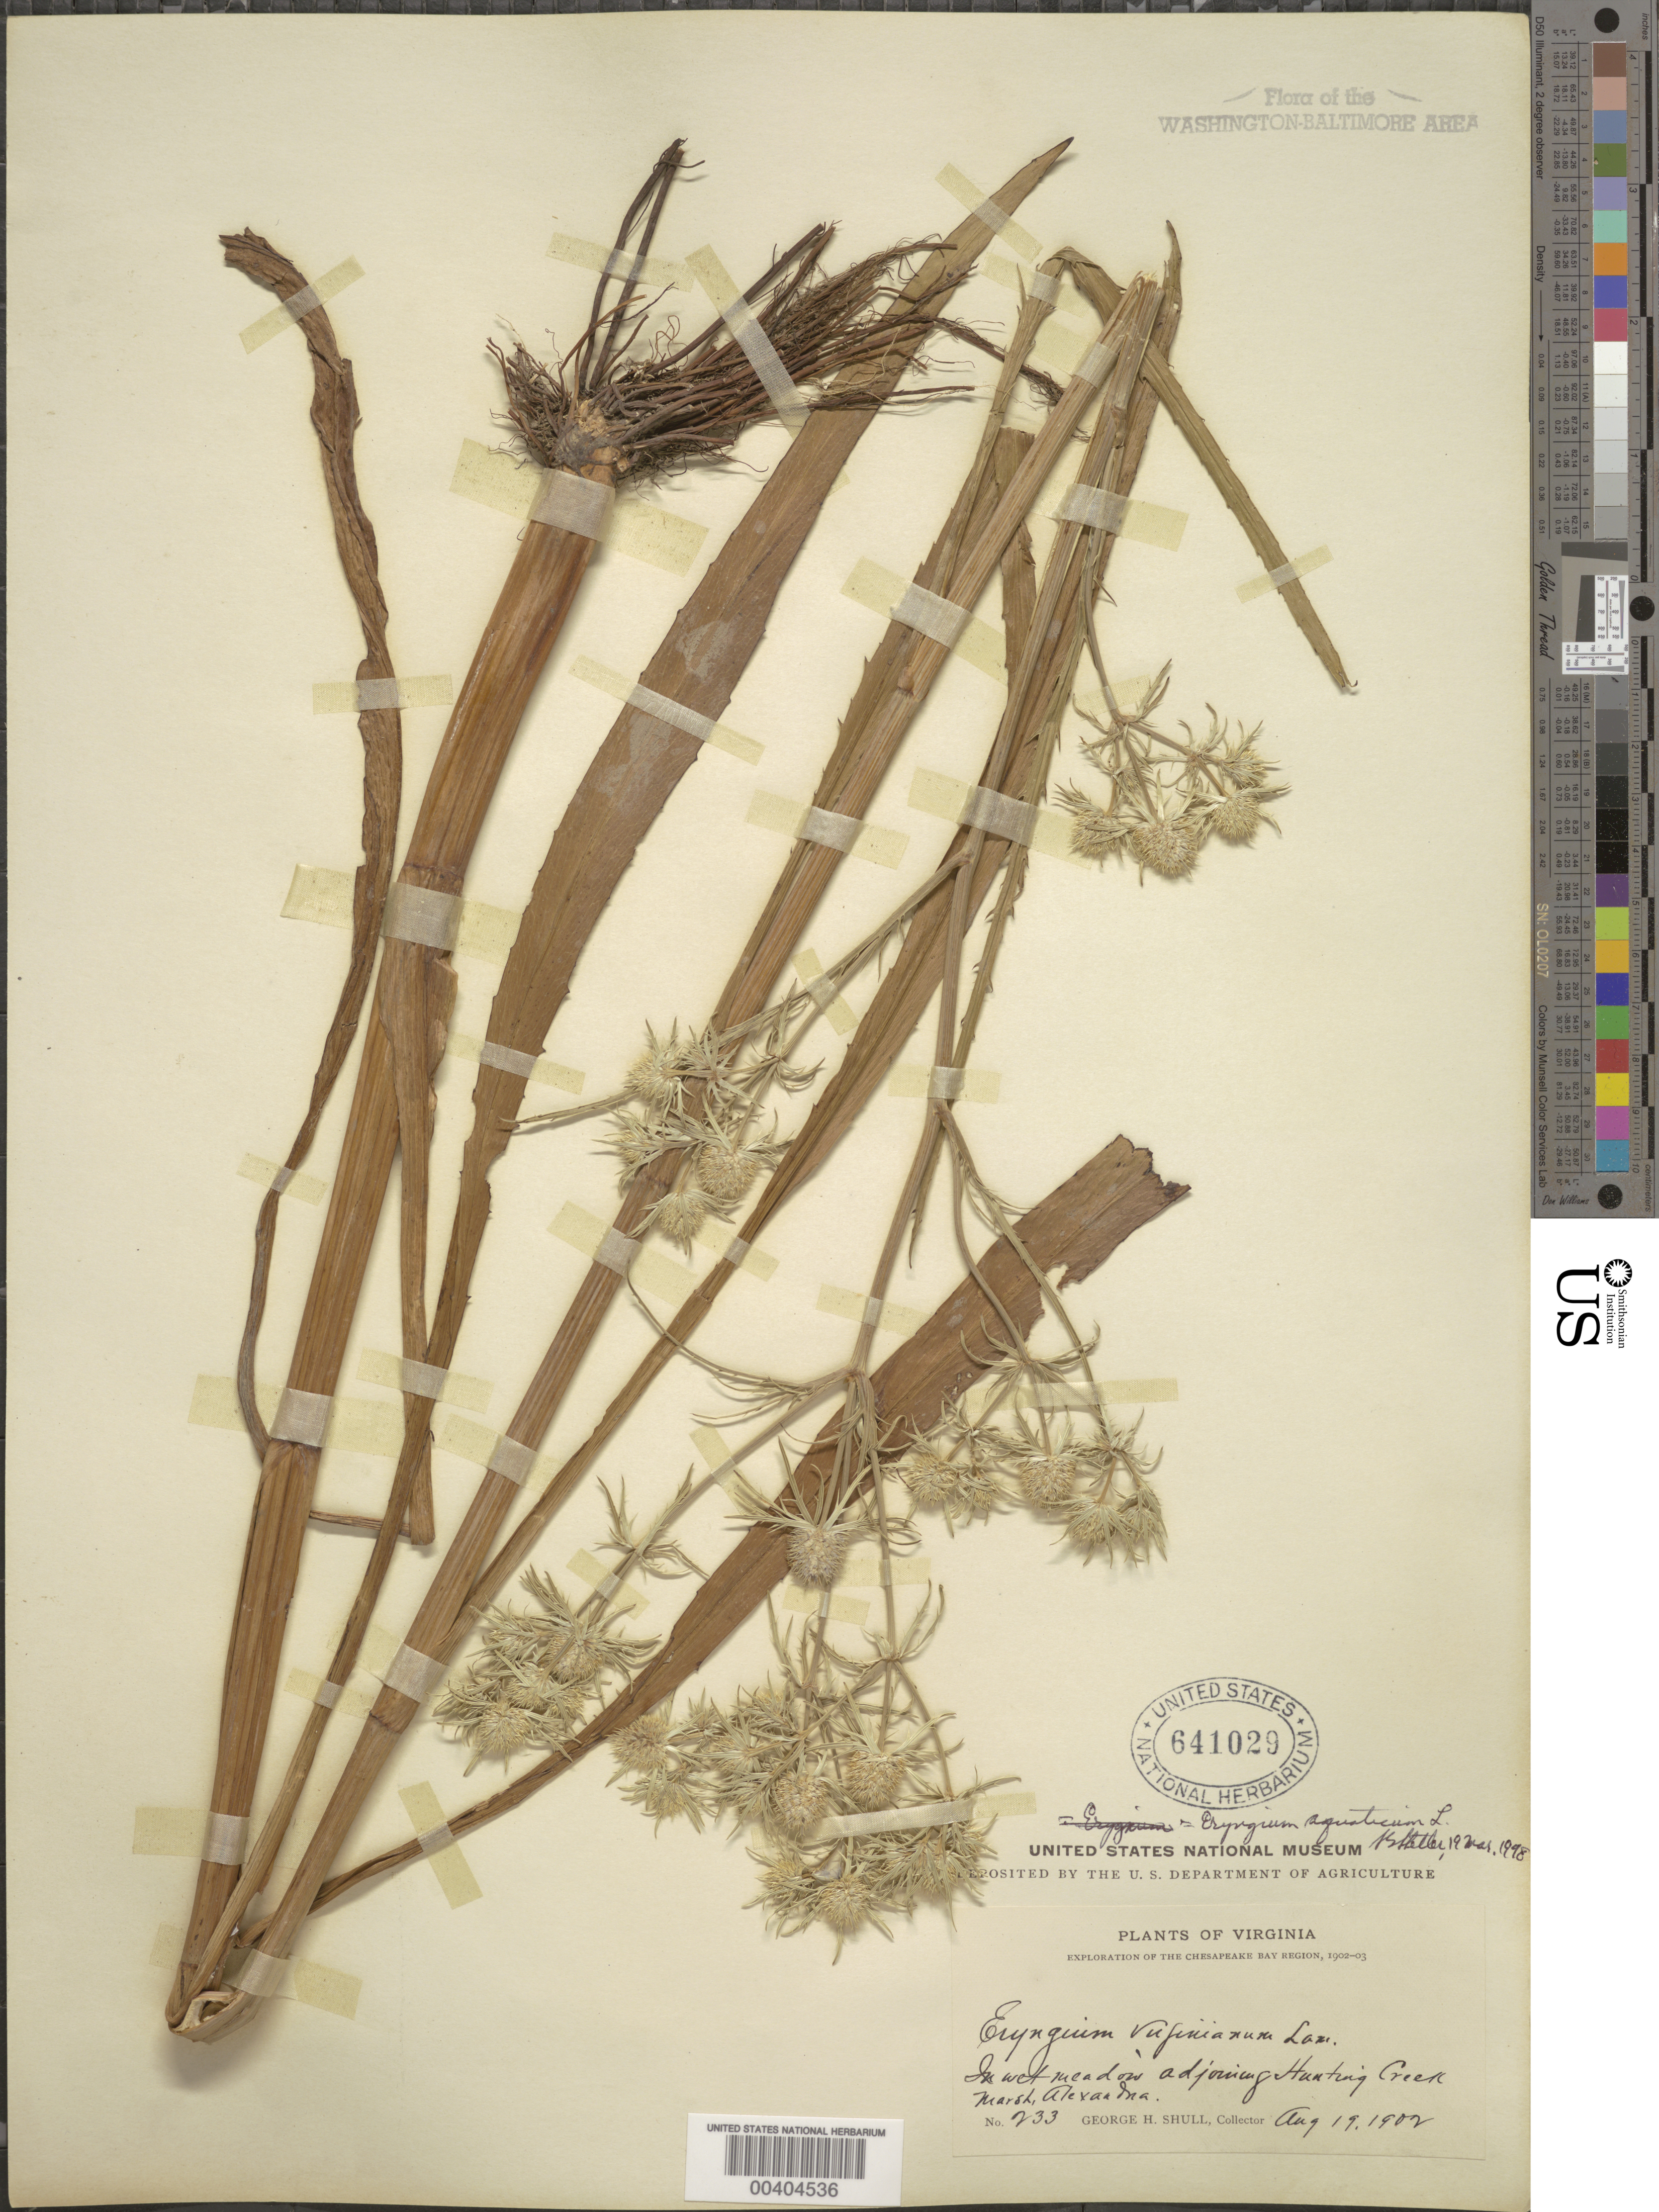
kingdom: Plantae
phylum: Tracheophyta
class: Magnoliopsida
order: Apiales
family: Apiaceae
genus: Eryngium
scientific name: Eryngium aquaticum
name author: L.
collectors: G. H. Shull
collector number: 233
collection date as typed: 19 Aug 1902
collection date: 1902-08-19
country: United States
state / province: Virginia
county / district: Fairfax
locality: Hunting Creek, Alexandria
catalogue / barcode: US 641029